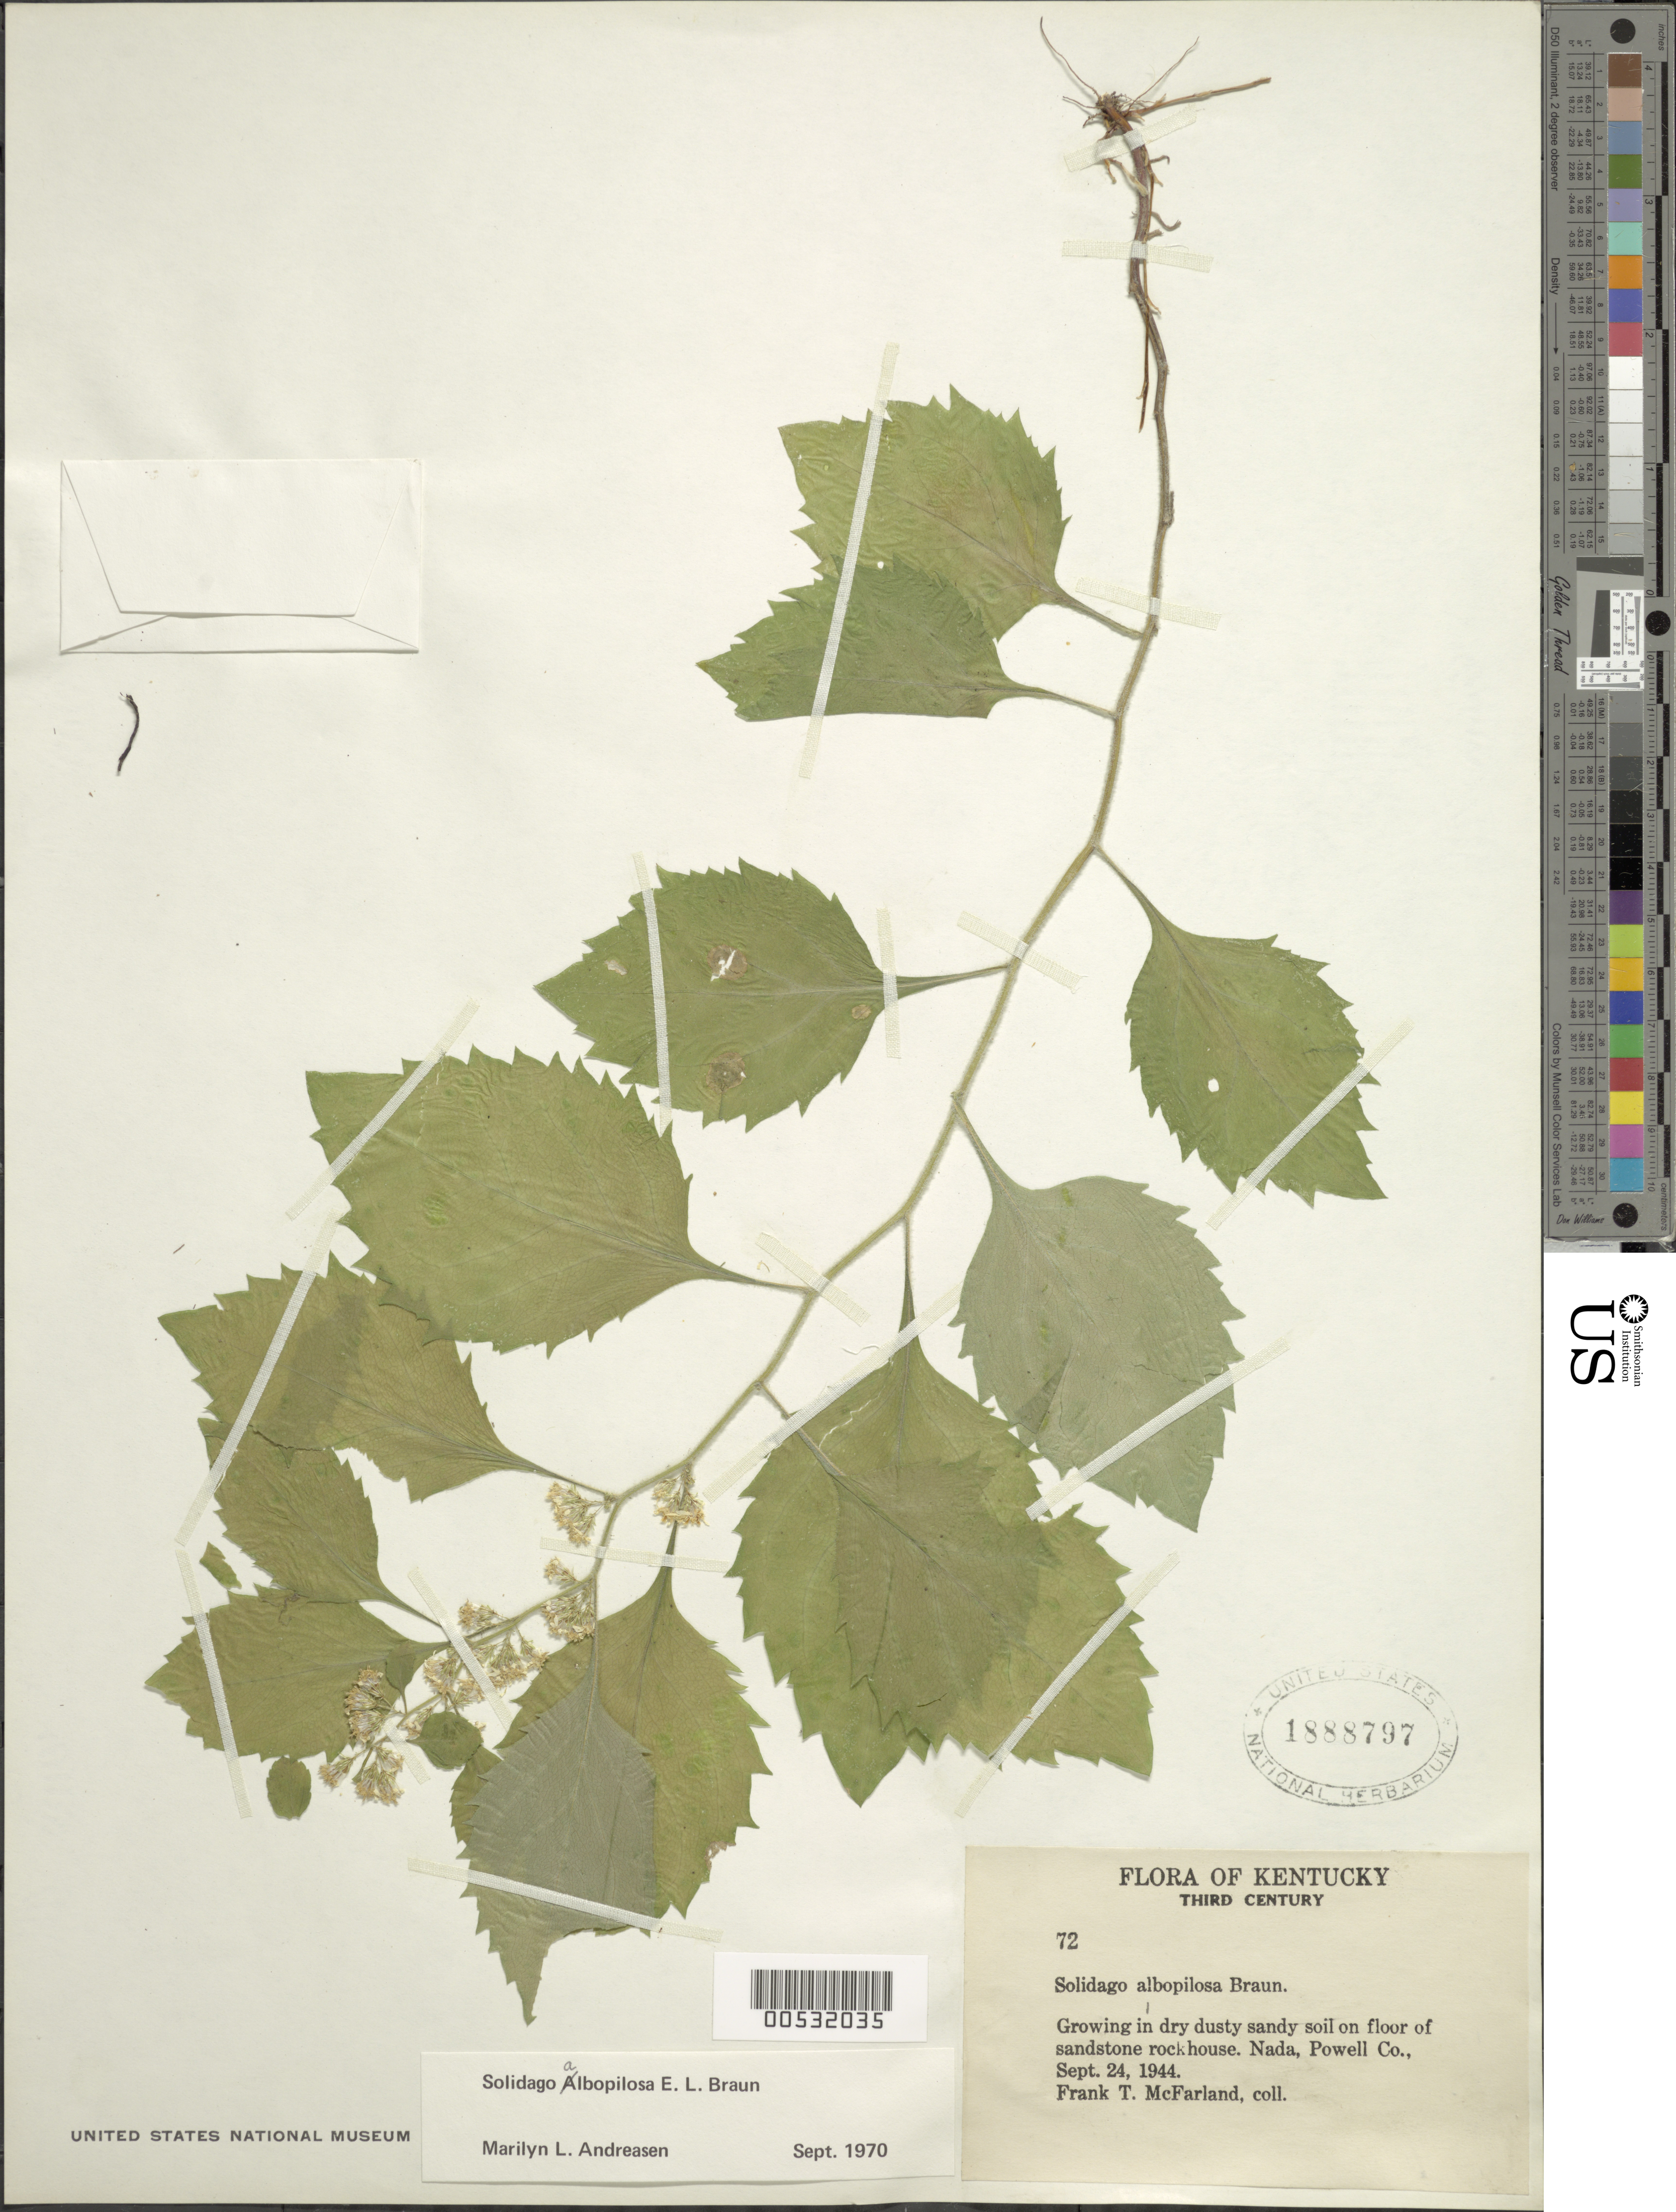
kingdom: Plantae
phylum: Tracheophyta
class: Magnoliopsida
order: Asterales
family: Asteraceae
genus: Solidago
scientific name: Solidago albopilosa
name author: E.L. Braun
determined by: Andreason, M. L.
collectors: F. McFarland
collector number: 72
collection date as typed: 24 Sep 1944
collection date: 1944-09-24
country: United States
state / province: Kentucky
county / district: Powell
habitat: growing in dry dusty sandy soil on floor of sandstone rockhouse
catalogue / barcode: US 1888797